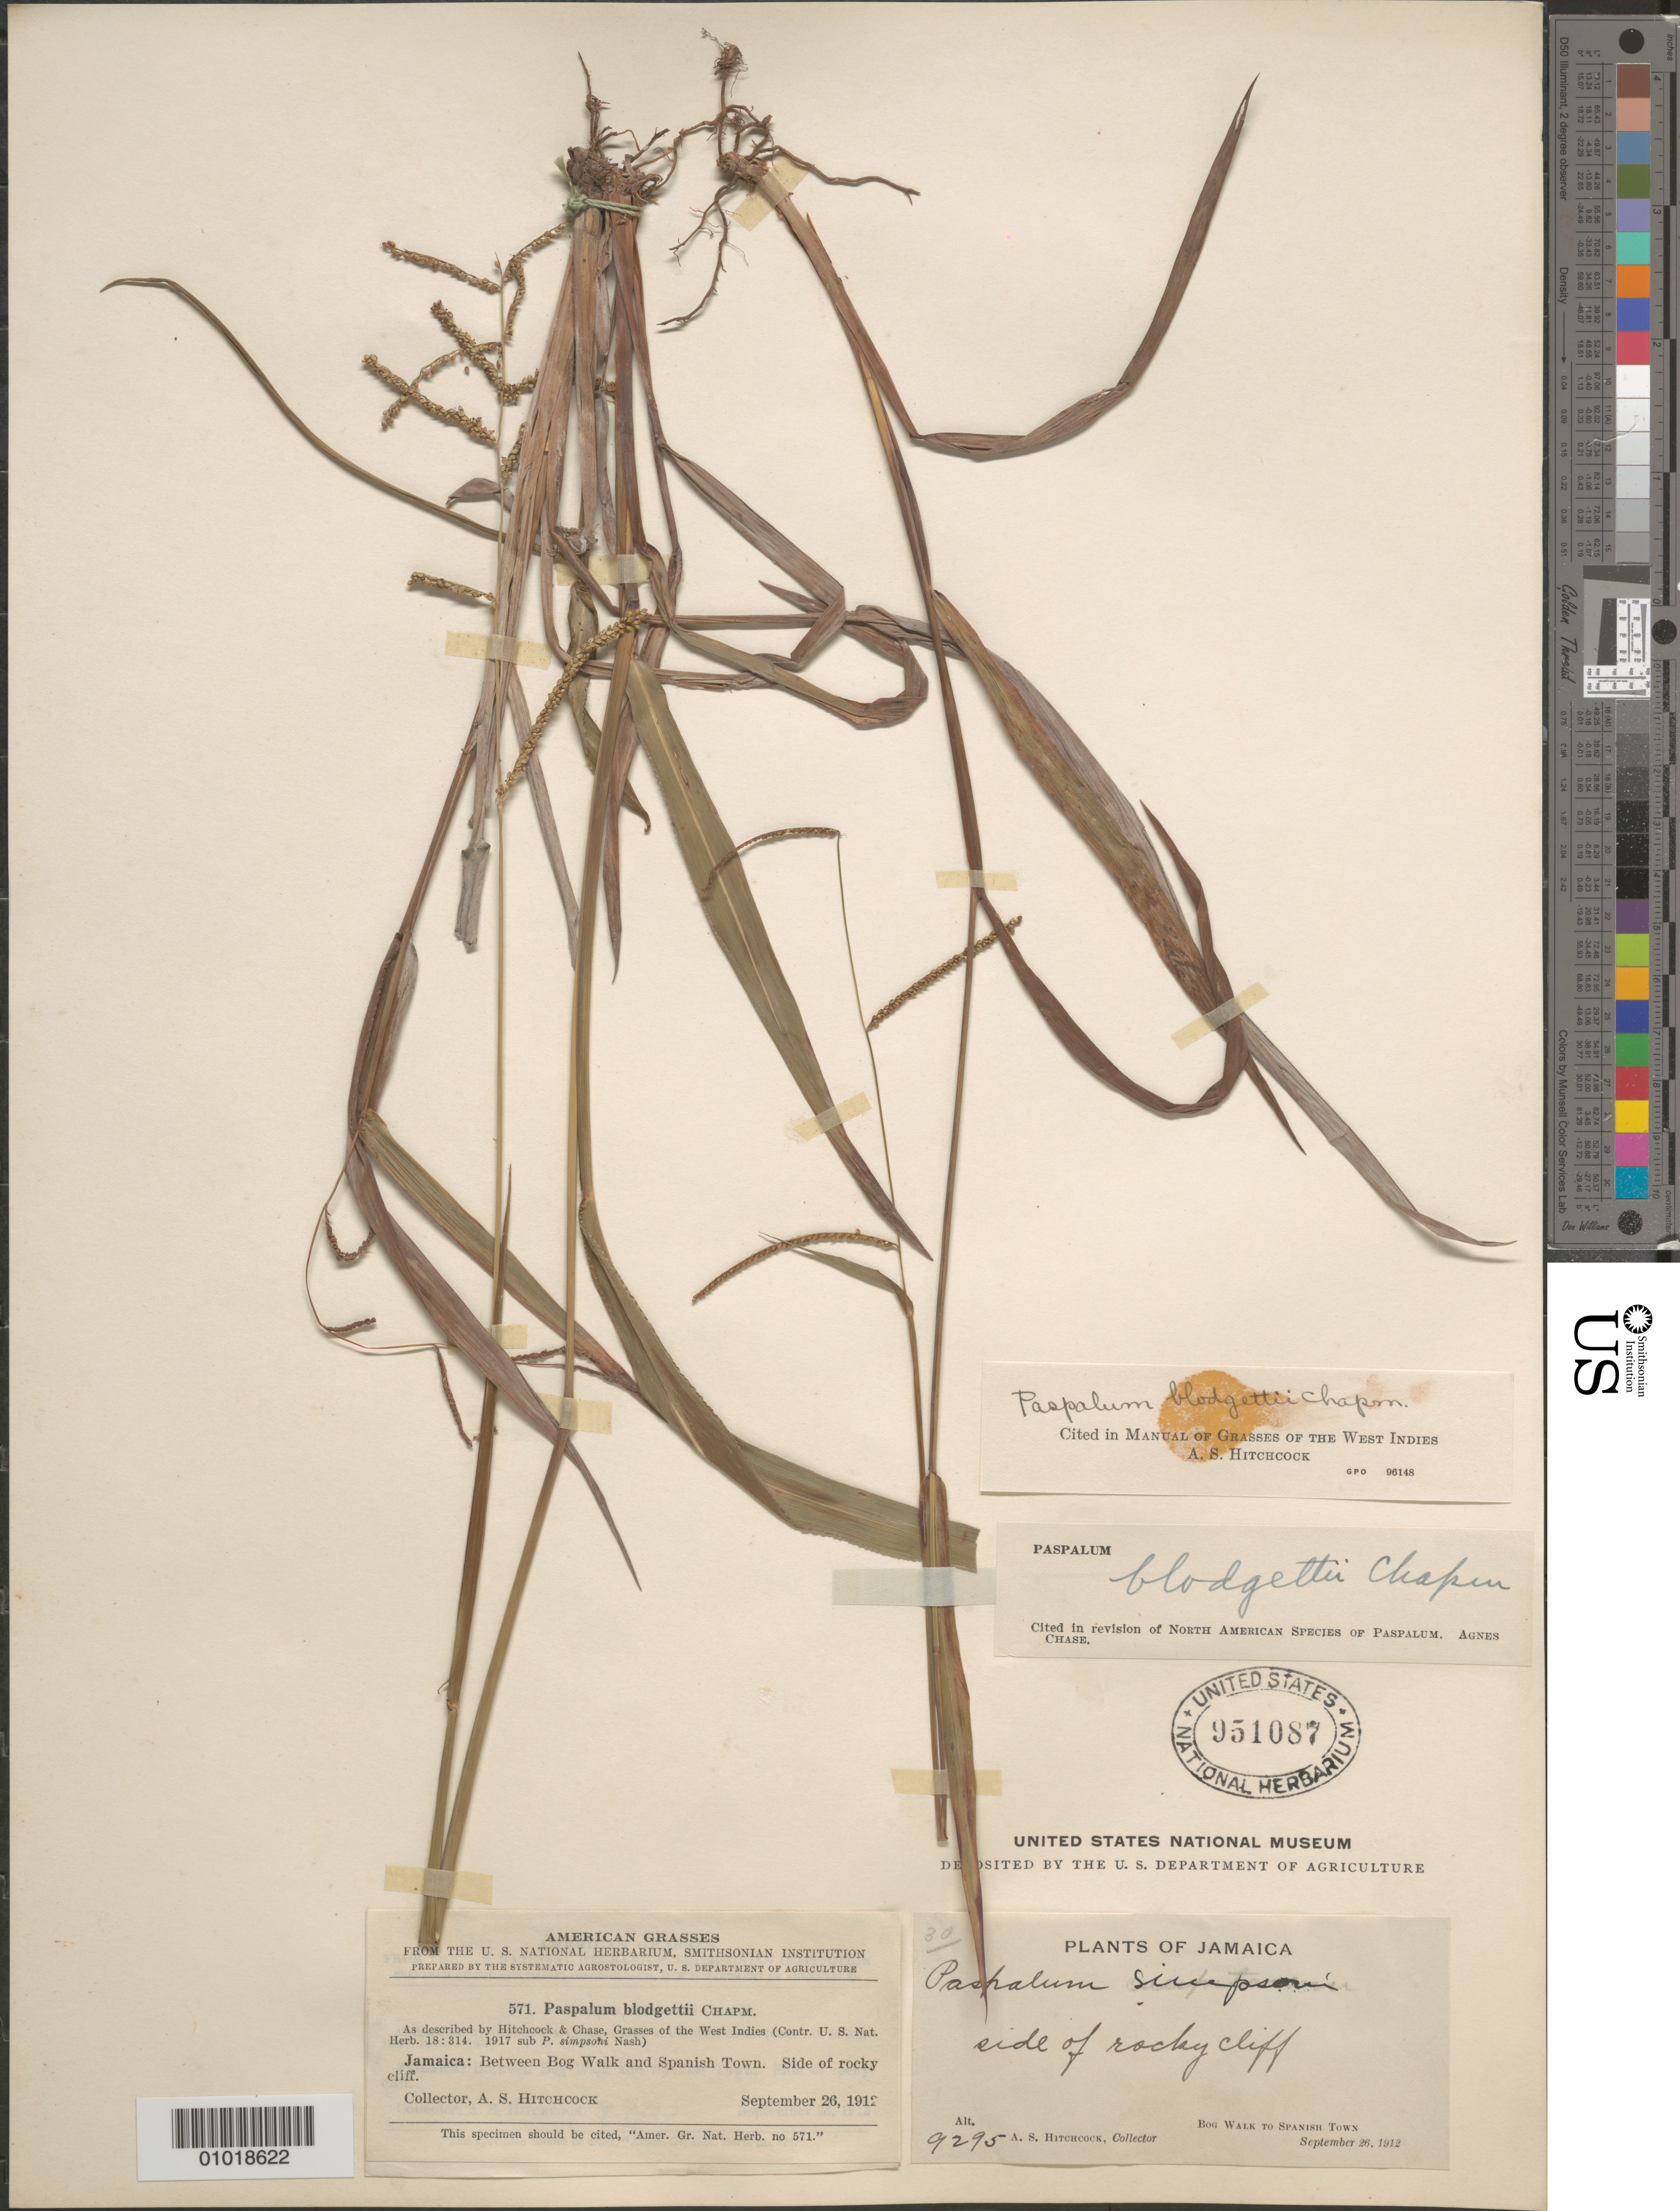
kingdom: Plantae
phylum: Tracheophyta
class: Liliopsida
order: Poales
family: Poaceae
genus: Paspalum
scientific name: Paspalum blodgettii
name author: Chapm.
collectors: A. S. Hitchcock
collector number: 9295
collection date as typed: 26 Sep 1912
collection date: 1912-09-26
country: Jamaica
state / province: Saint Catherine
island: Jamaica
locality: Side of rocky cliff, Bog Walk to Spanish Town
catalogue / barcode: US 951087